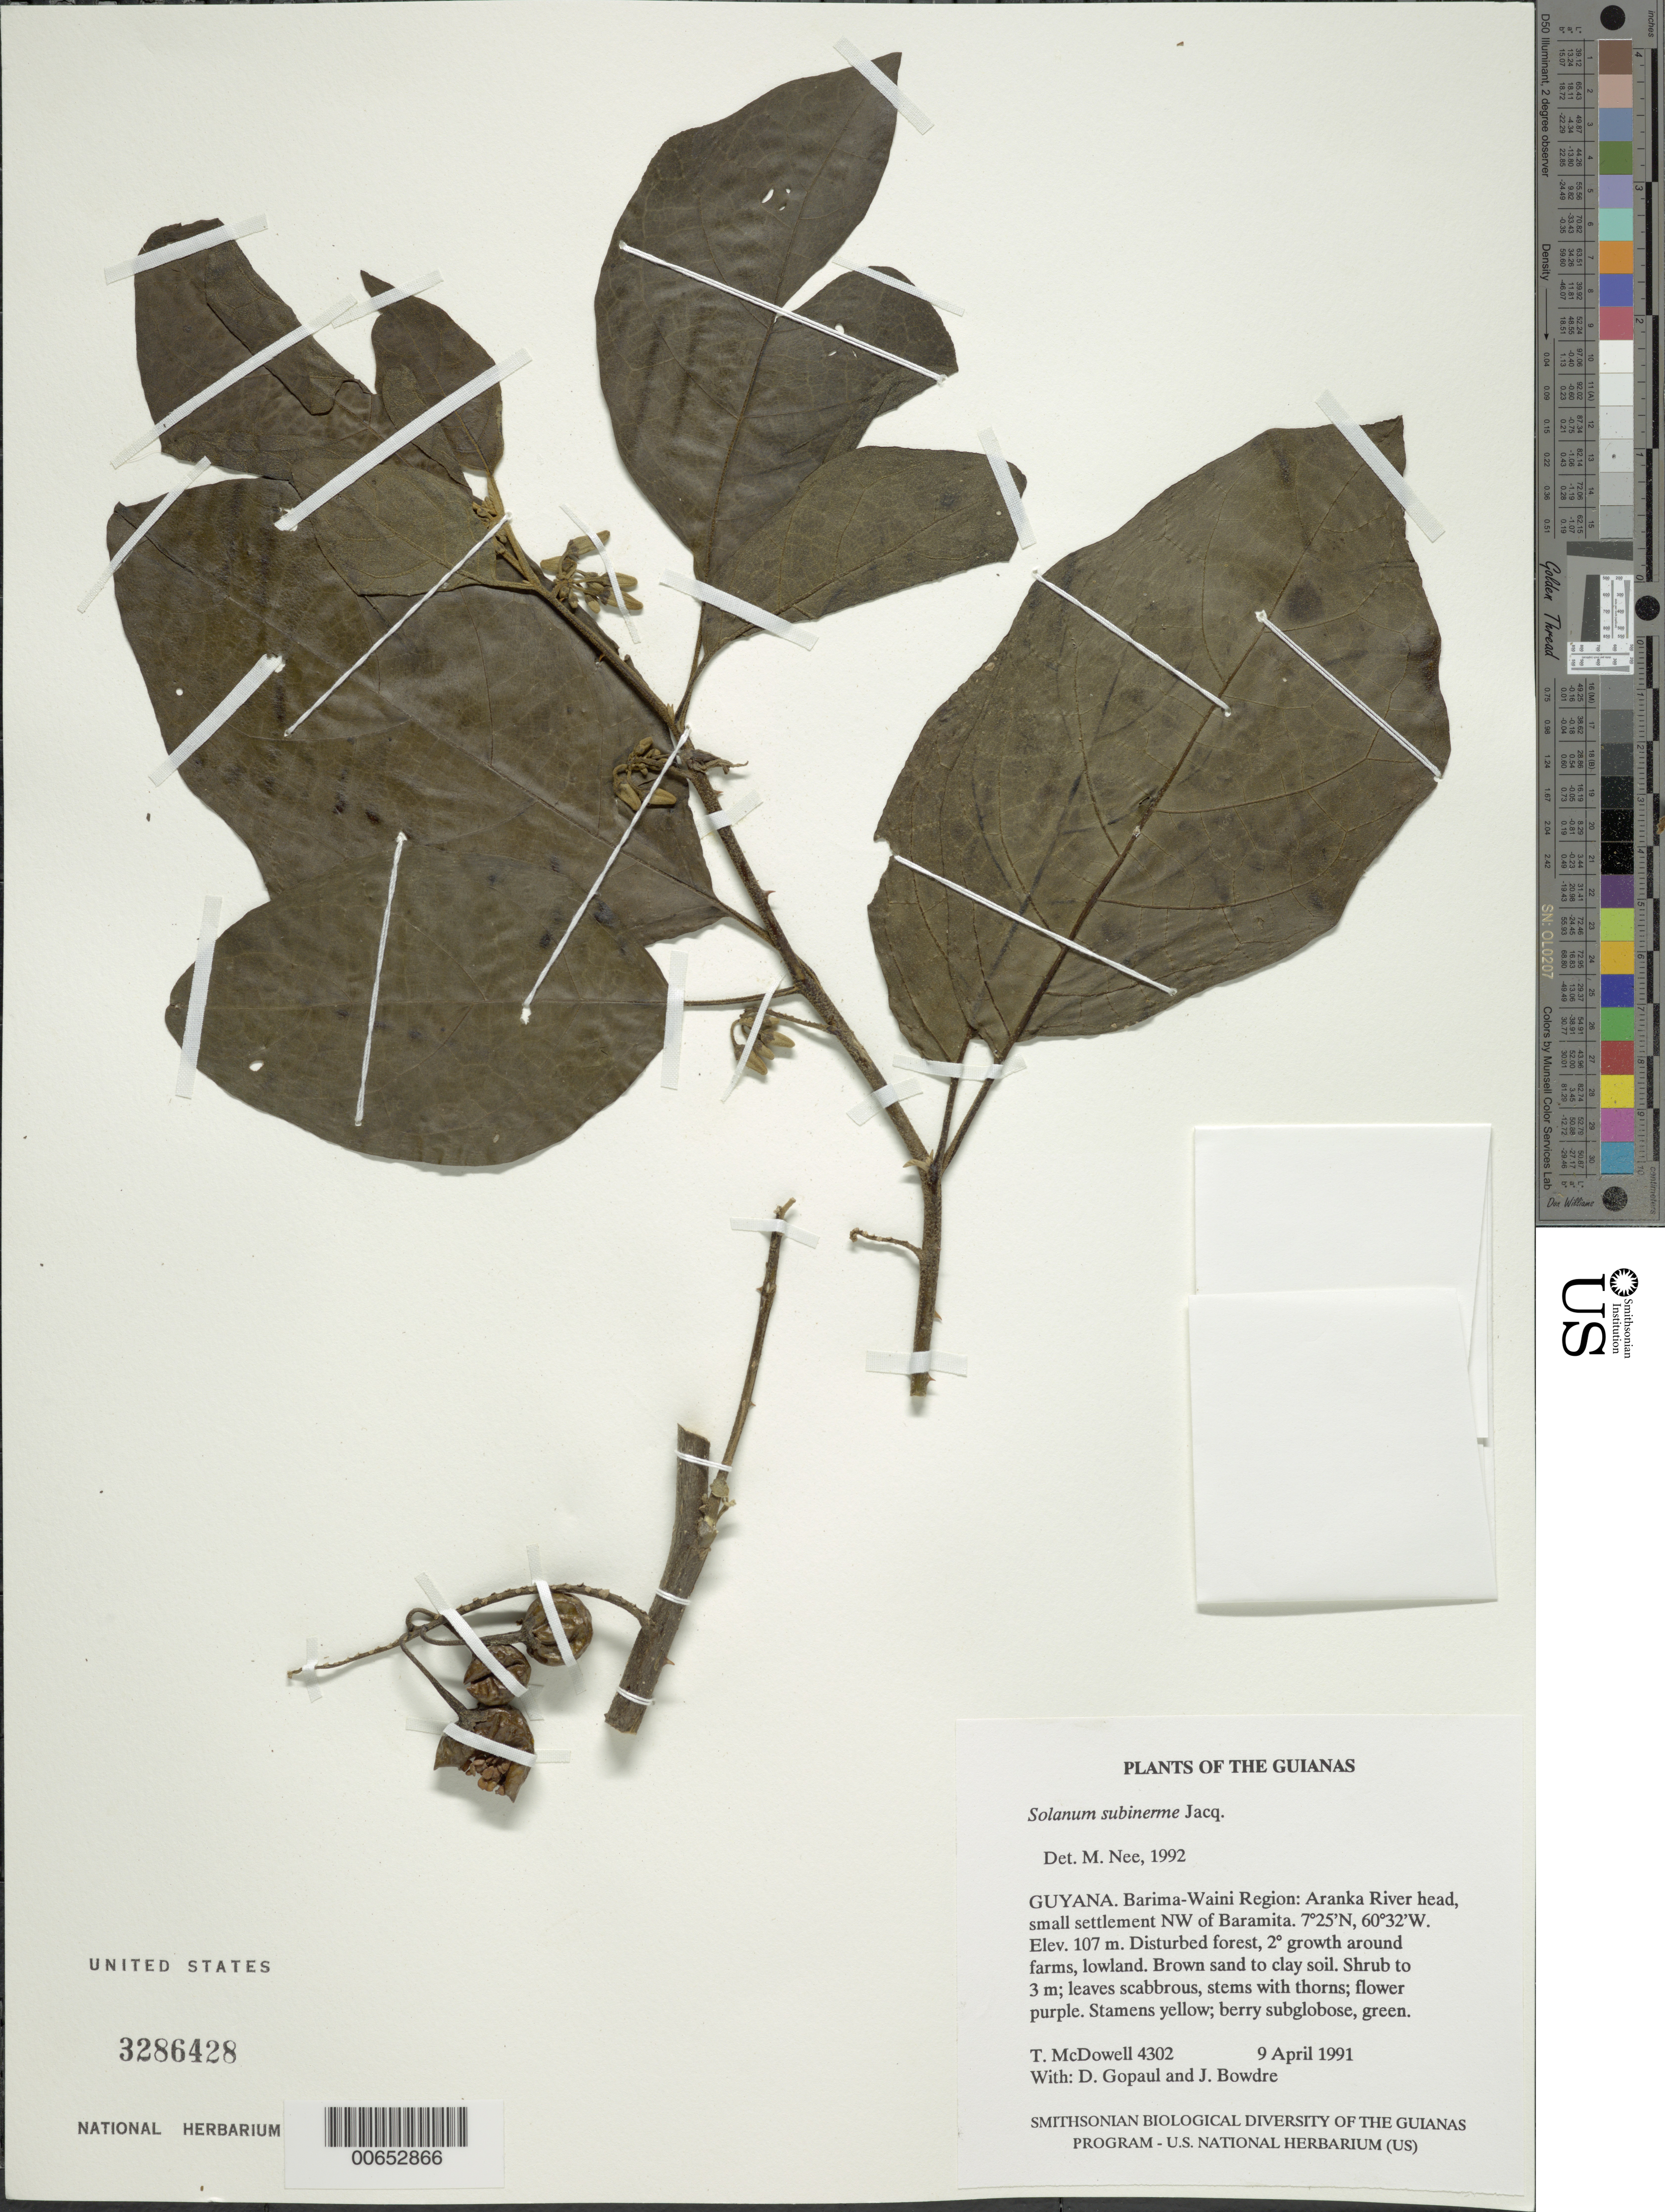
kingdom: Plantae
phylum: Tracheophyta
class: Magnoliopsida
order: Solanales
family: Solanaceae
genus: Solanum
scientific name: Solanum subinerme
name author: Jacq.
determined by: Nee, Michael H.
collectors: T. McDowell, D. Gopaul & J. Bowdre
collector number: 4302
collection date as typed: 4 Apr 1991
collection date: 1991-04-04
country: Guyana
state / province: Barima-Waini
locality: Aranka River head, small settlement NW of Baramita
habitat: Disturbed forest, secondary growth around farms, lowland. Brown sand to clay soil.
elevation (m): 107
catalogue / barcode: US 3286428